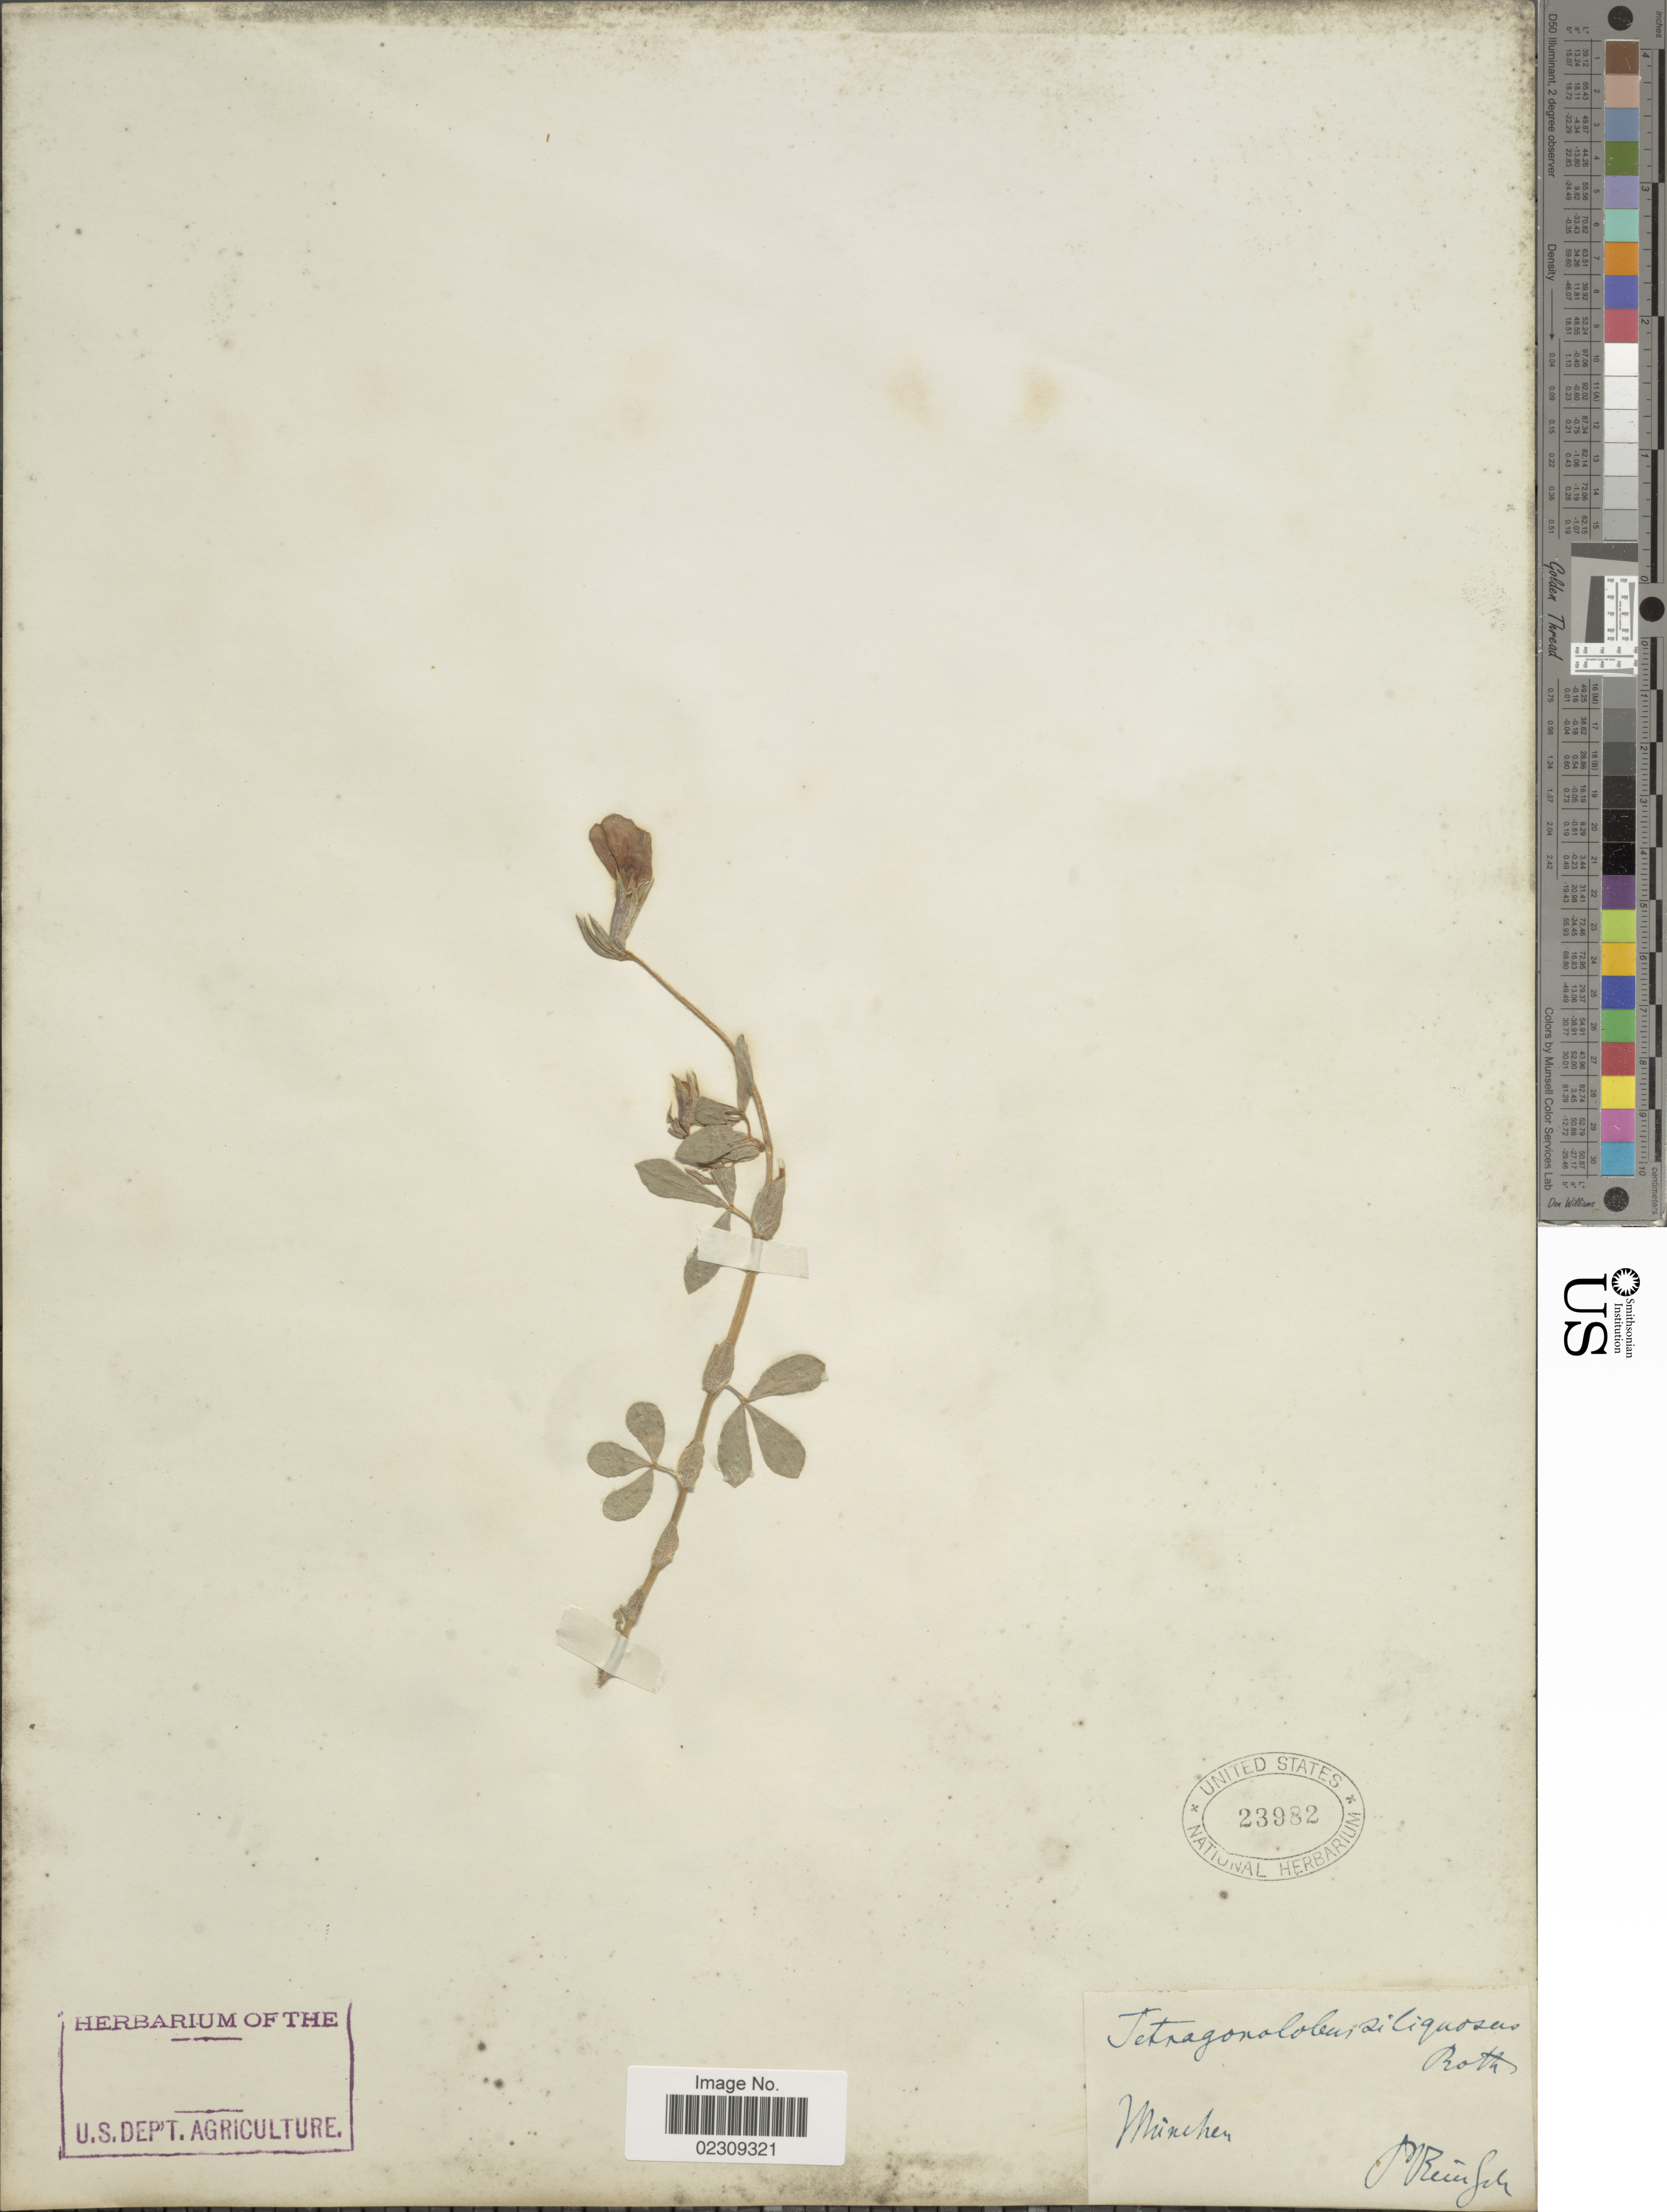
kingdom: Plantae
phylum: Tracheophyta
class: Magnoliopsida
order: Fabales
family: Fabaceae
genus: Tetragonolobus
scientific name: Tetragonolobus siliquosus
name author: Roth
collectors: M. Reinsch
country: Germany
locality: München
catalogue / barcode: US 23982